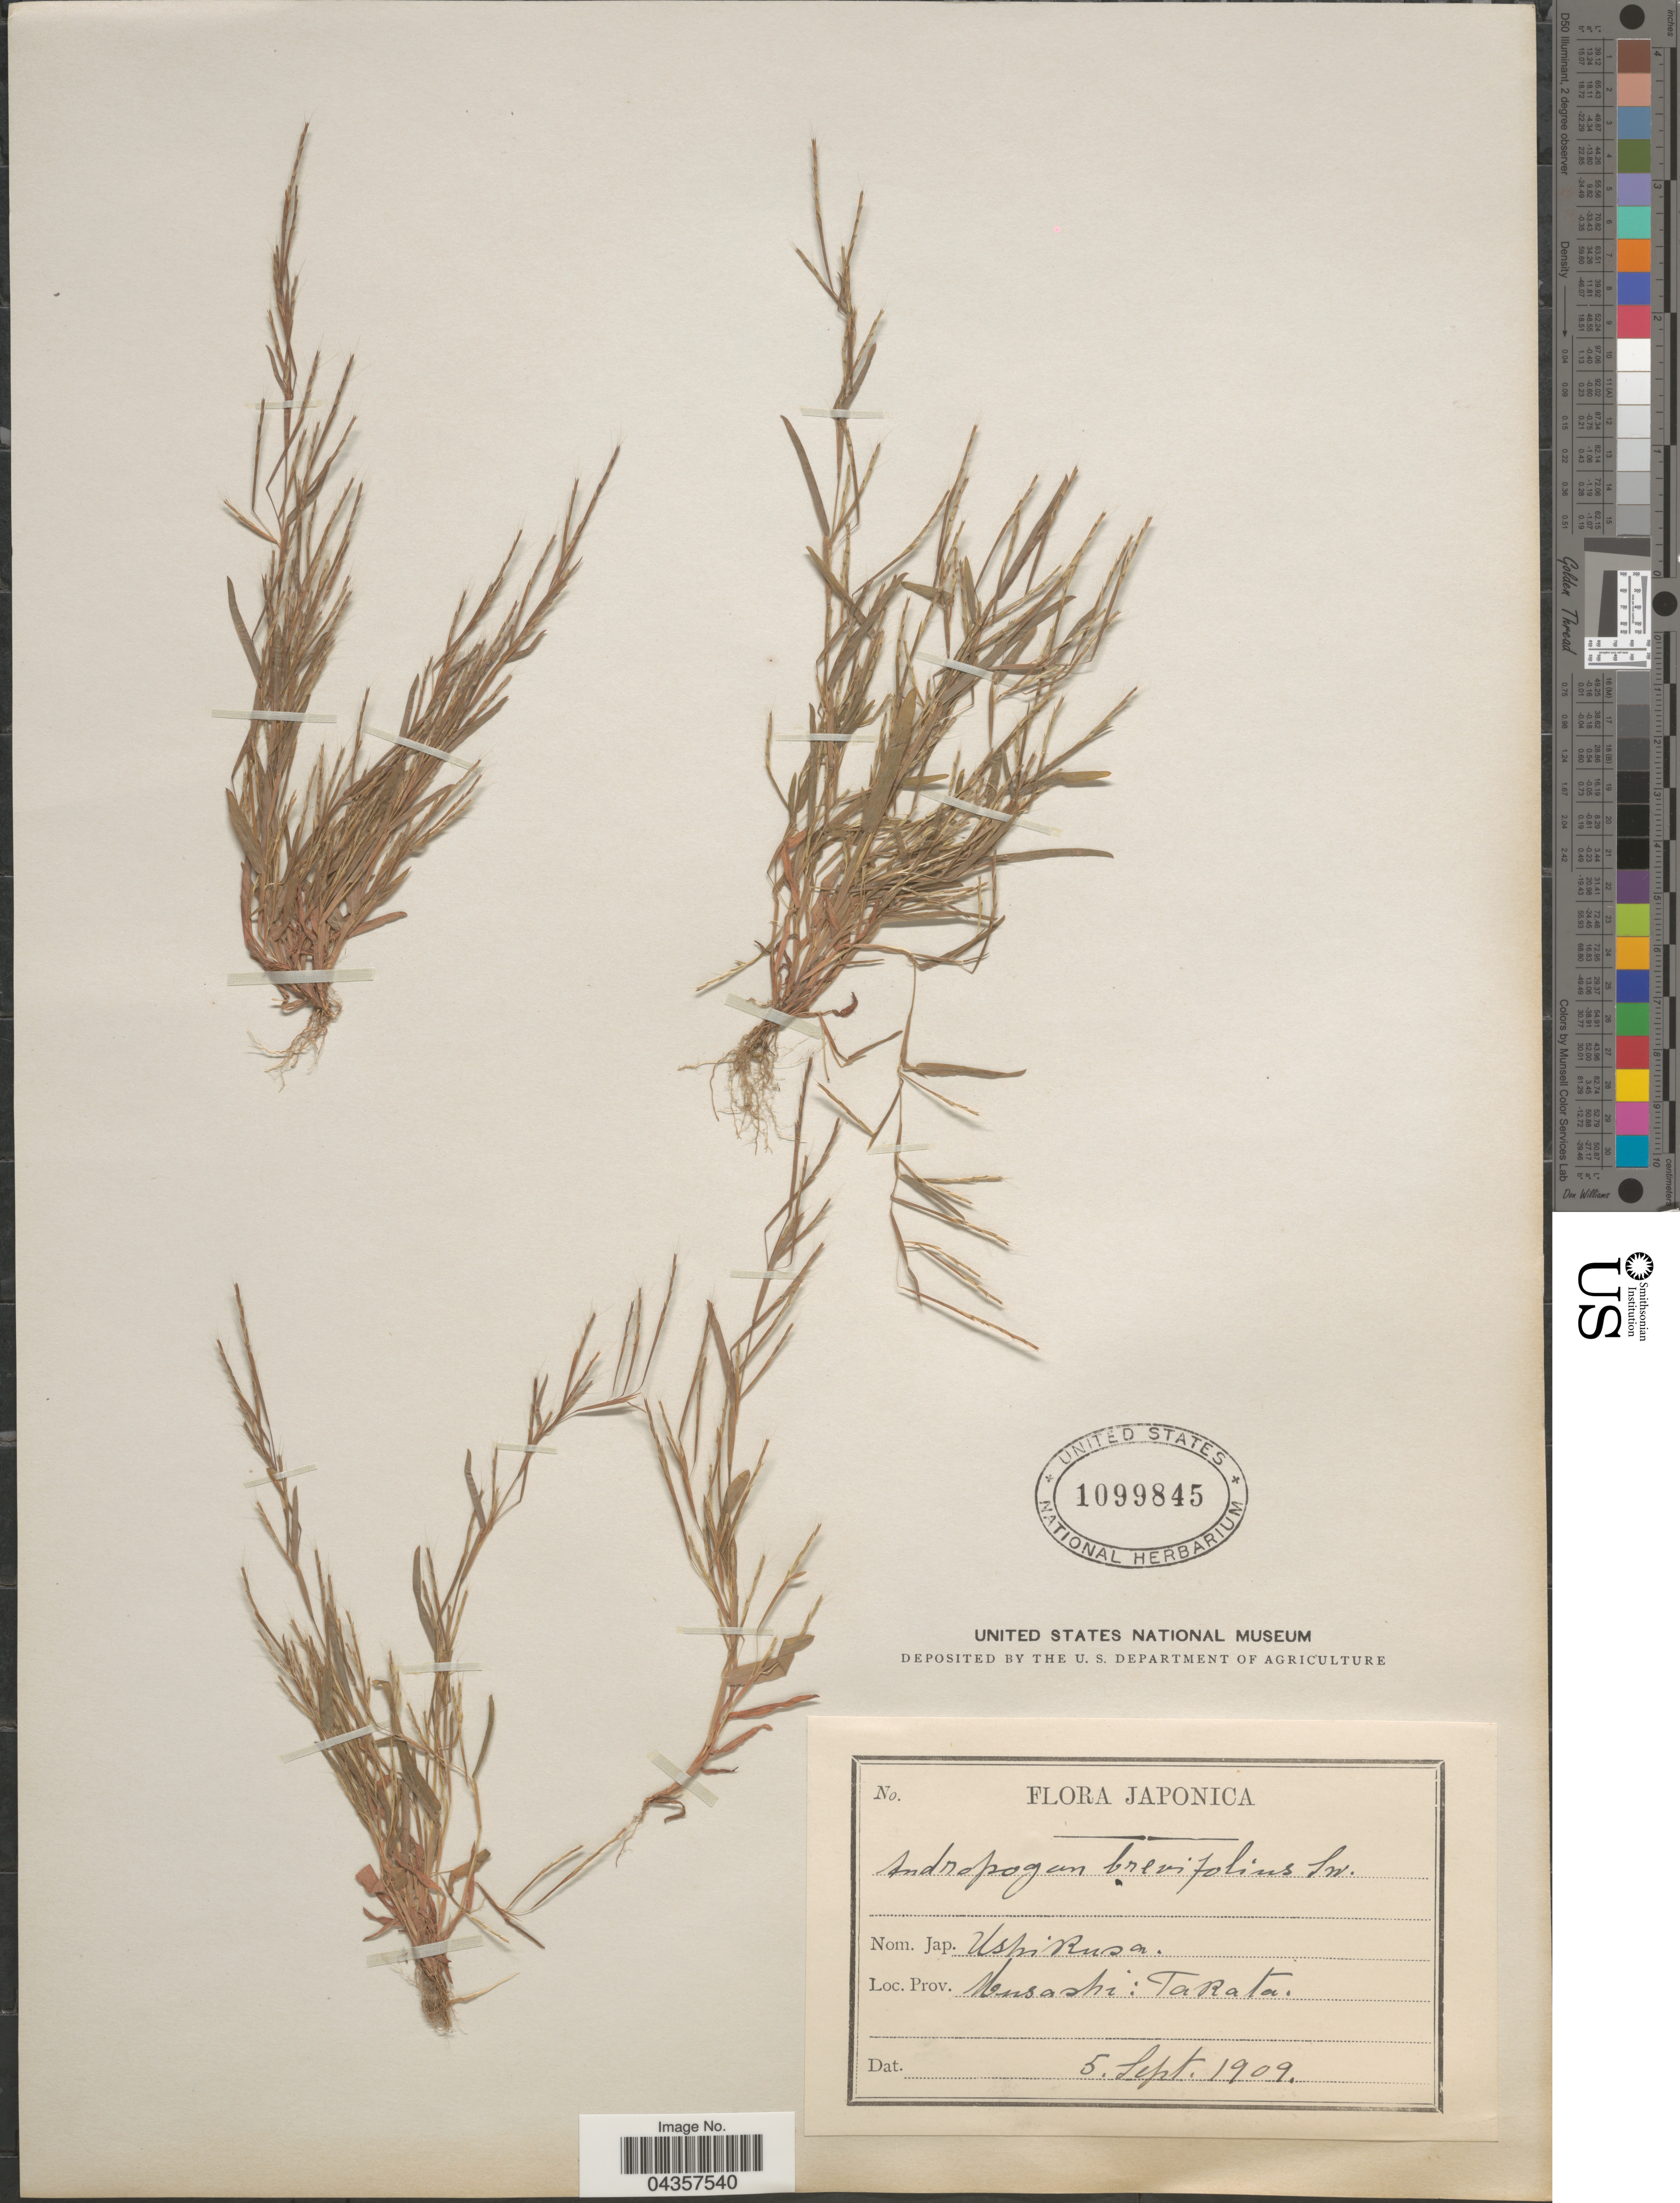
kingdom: Plantae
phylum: Tracheophyta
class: Liliopsida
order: Poales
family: Poaceae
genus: Schizachyrium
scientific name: Schizachyrium sp.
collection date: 1909-09-05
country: Japan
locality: Prov. Musashi: Takata.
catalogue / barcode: US 1099845